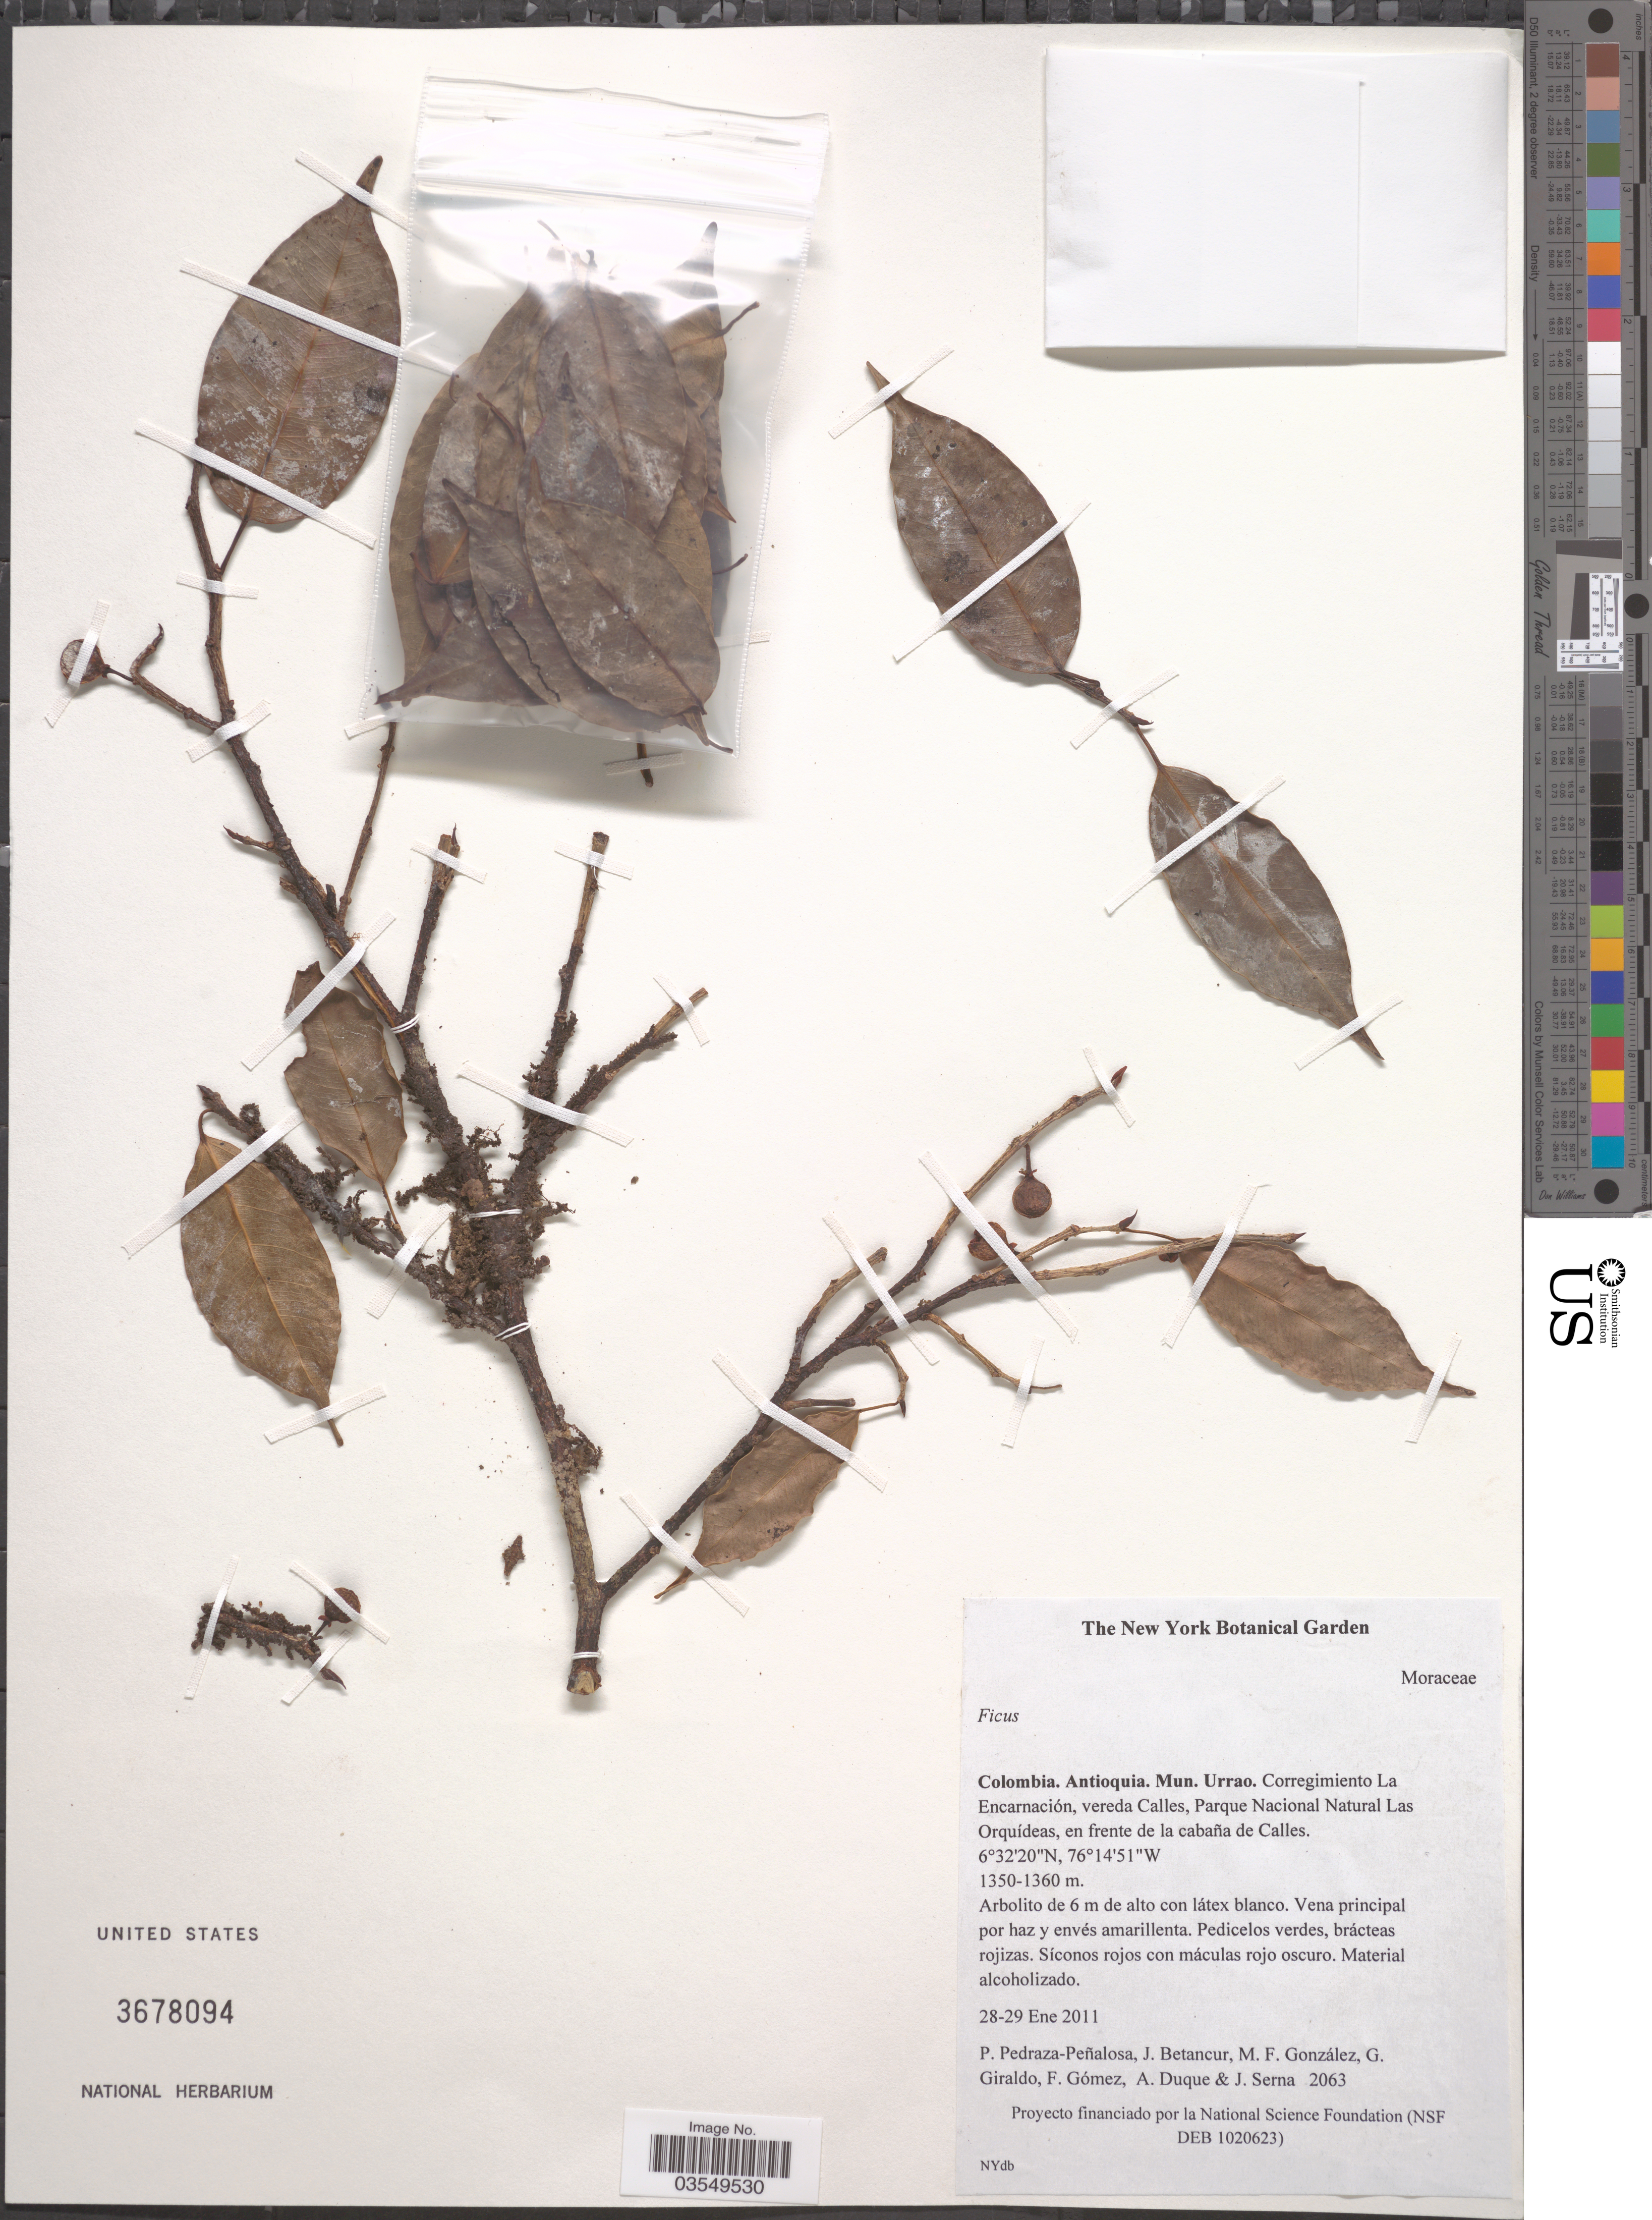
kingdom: Plantae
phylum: Tracheophyta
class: Magnoliopsida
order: Rosales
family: Moraceae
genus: Ficus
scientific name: Ficus sp.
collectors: P. Pedraza-Peñalosa, J. Betancur, M. González, G. Giraldo & et al.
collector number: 2063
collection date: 2011-01-28/2011-01-29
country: Colombia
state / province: Antioquia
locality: Mun. Urrao. Corregimiento La Encarnación, vereda Calles, Parque Nacional Natural Las Orquídeas, en frente de la cabaña de Calles.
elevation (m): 1350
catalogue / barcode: US 3678094